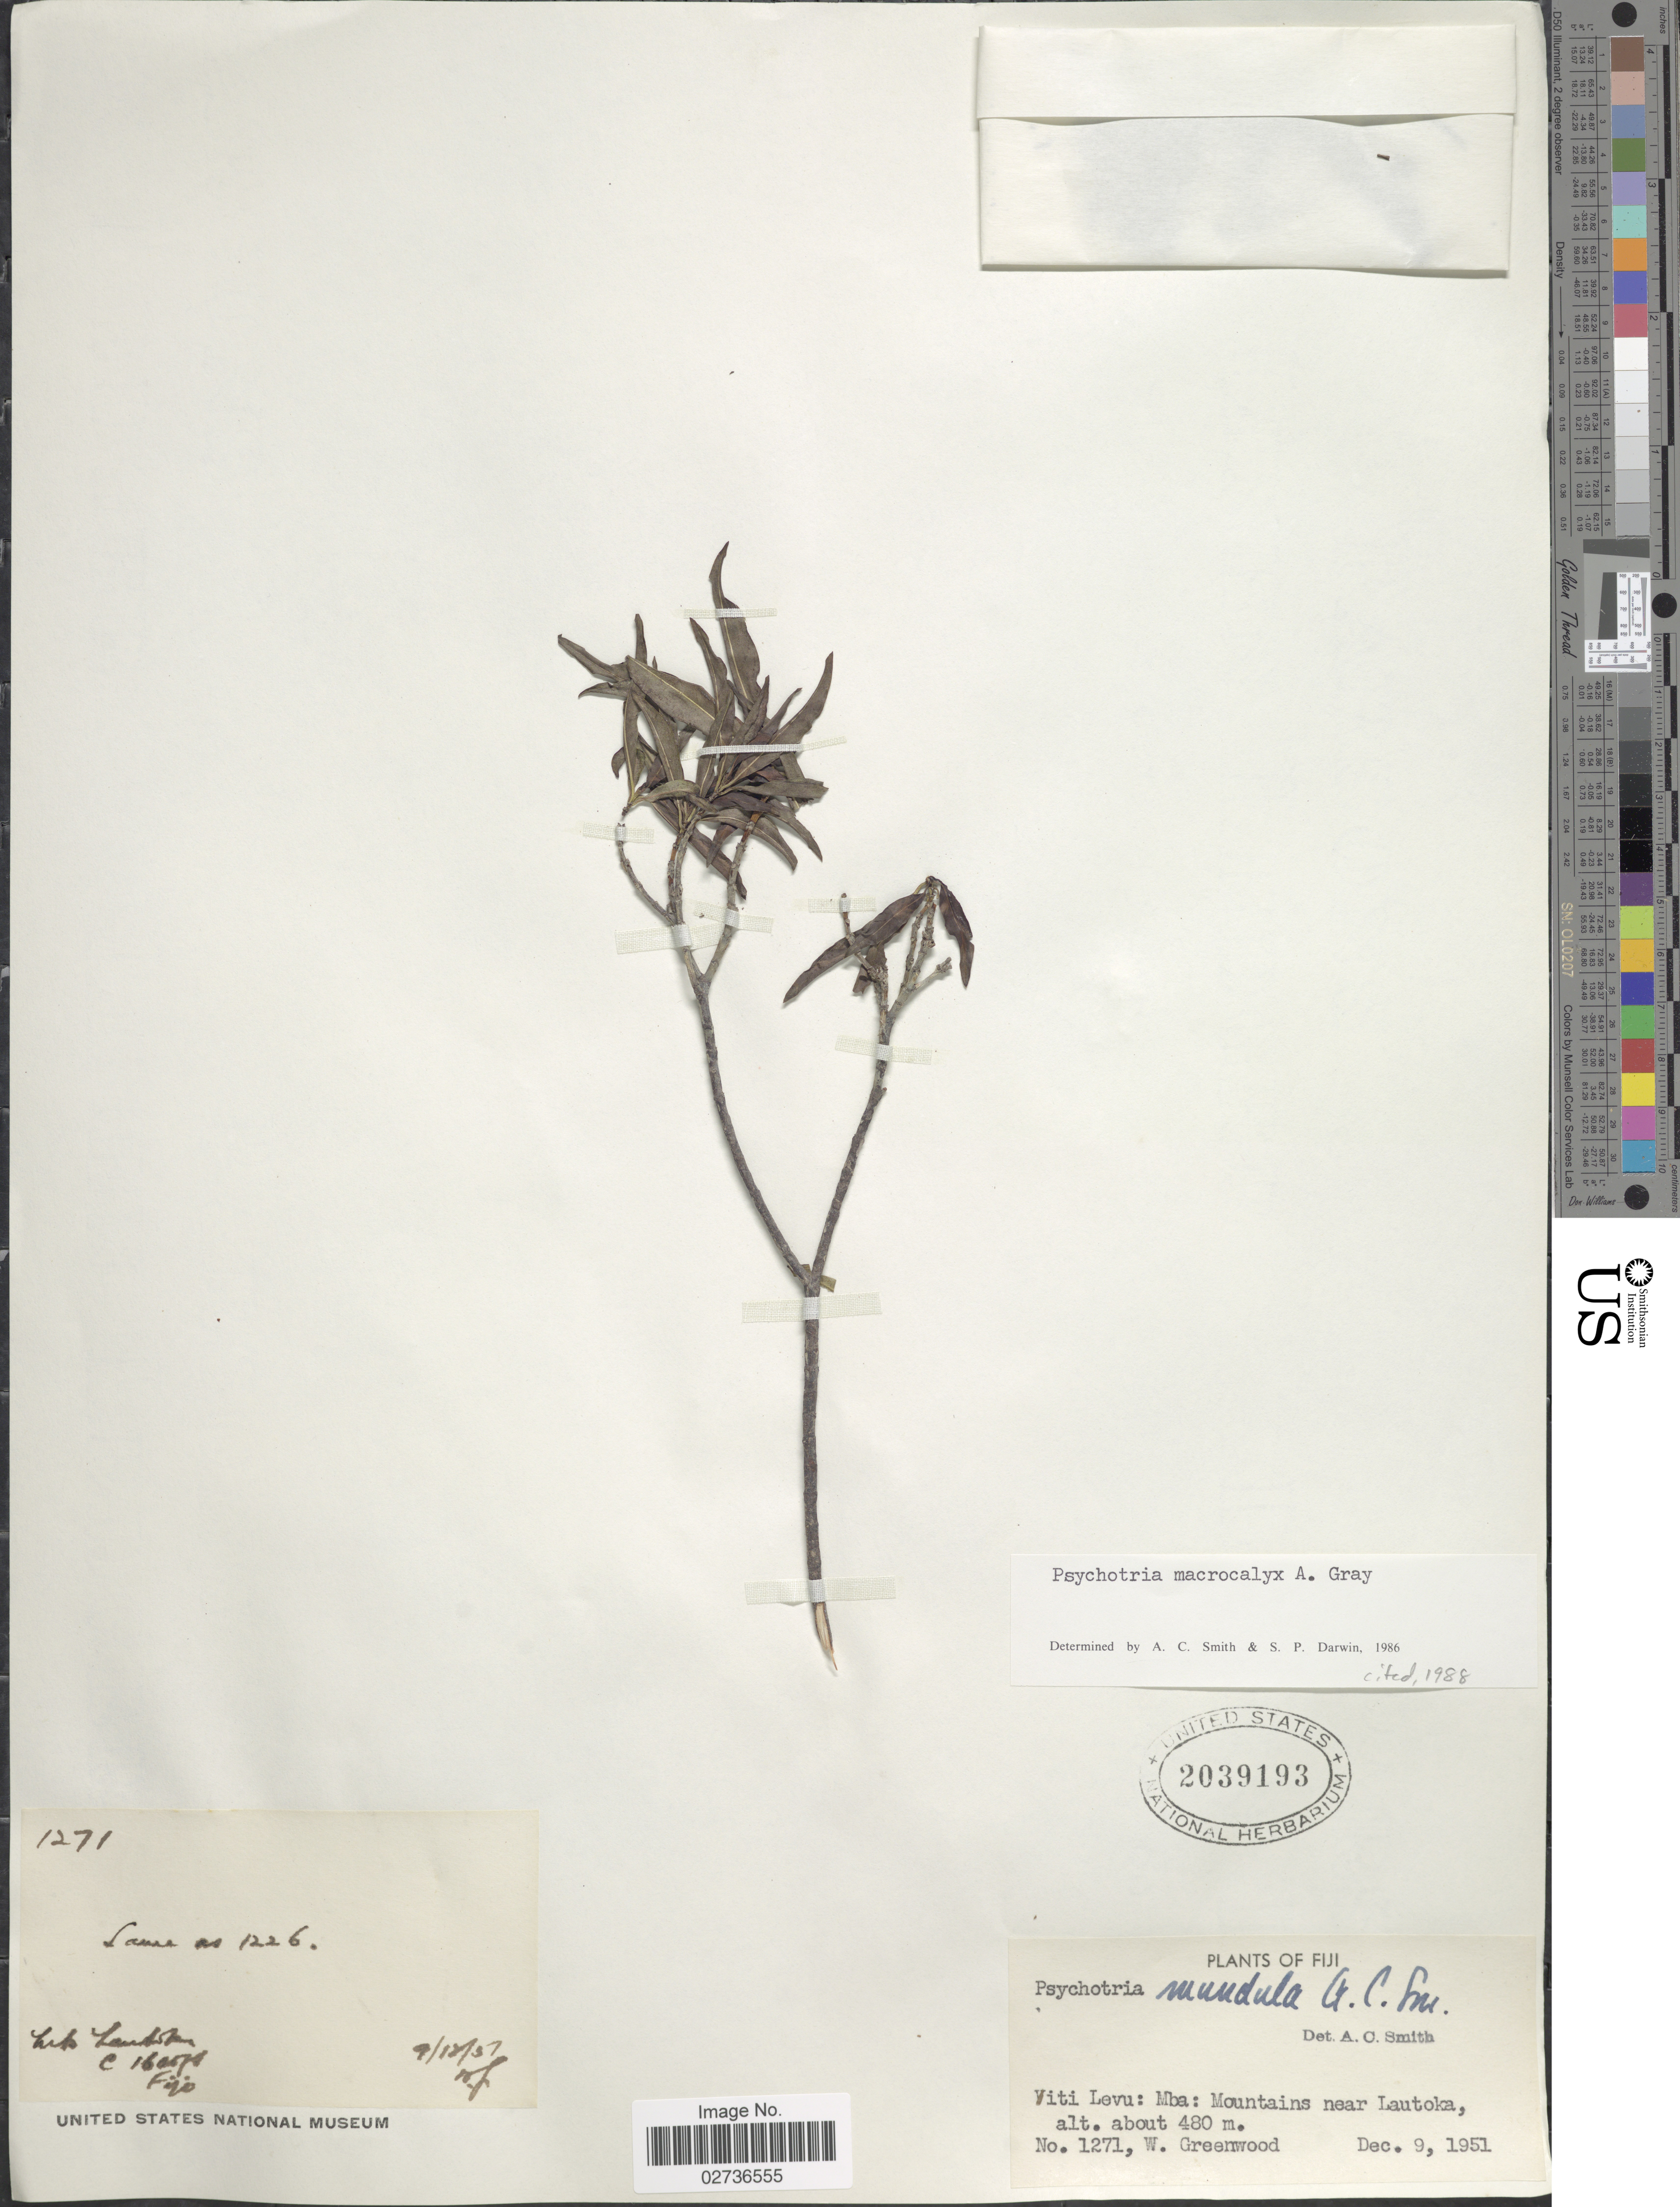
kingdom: Plantae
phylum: Tracheophyta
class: Magnoliopsida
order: Gentianales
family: Rubiaceae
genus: Psychotria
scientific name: Psychotria macrocalyx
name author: A. Gray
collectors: W. Greenwood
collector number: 1271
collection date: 1951-12-09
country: Fiji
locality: Viti Levu: Mba: Mountains near Lautoka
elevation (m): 480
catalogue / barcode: US 2039193